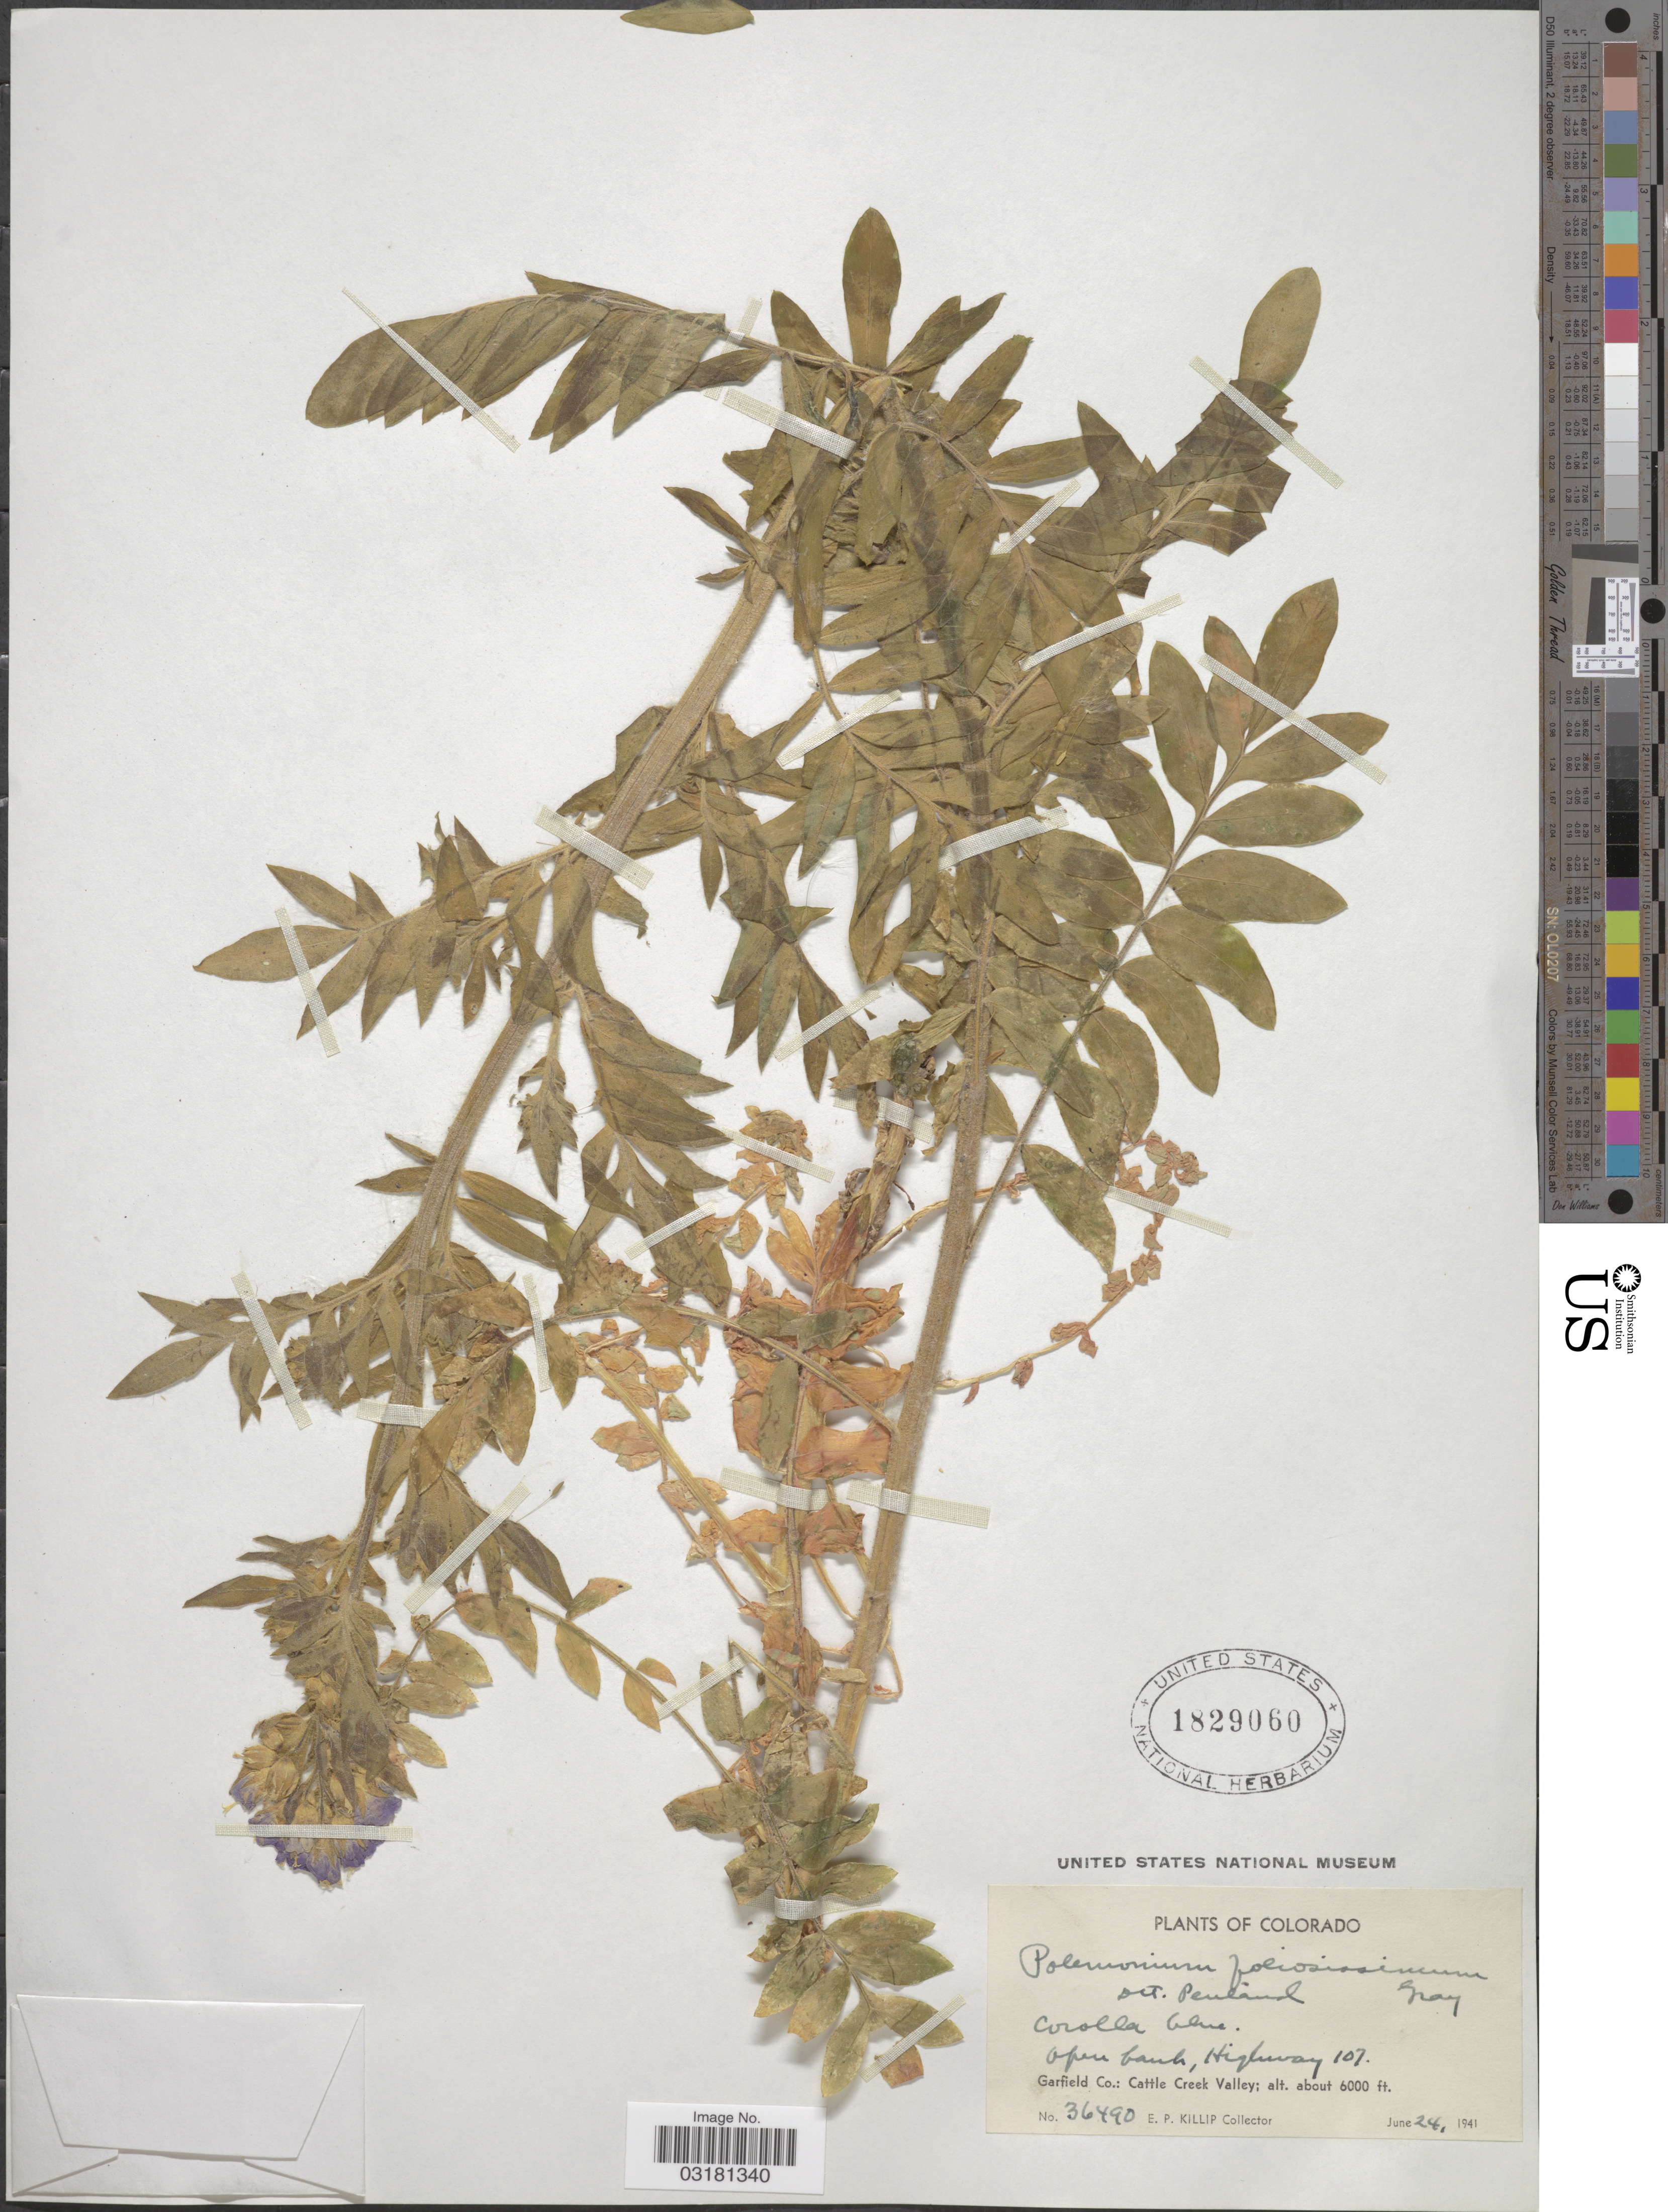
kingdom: Plantae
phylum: Tracheophyta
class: Magnoliopsida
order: Ericales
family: Polemoniaceae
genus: Polemonium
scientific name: Polemonium foliosissimum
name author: A. Gray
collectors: E. P. Killip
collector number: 36490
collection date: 1941-06-24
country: United States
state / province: Colorado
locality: Highway 107. Garfield Co.: Cattle Creek Valley.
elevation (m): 1829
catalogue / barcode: US 1829060